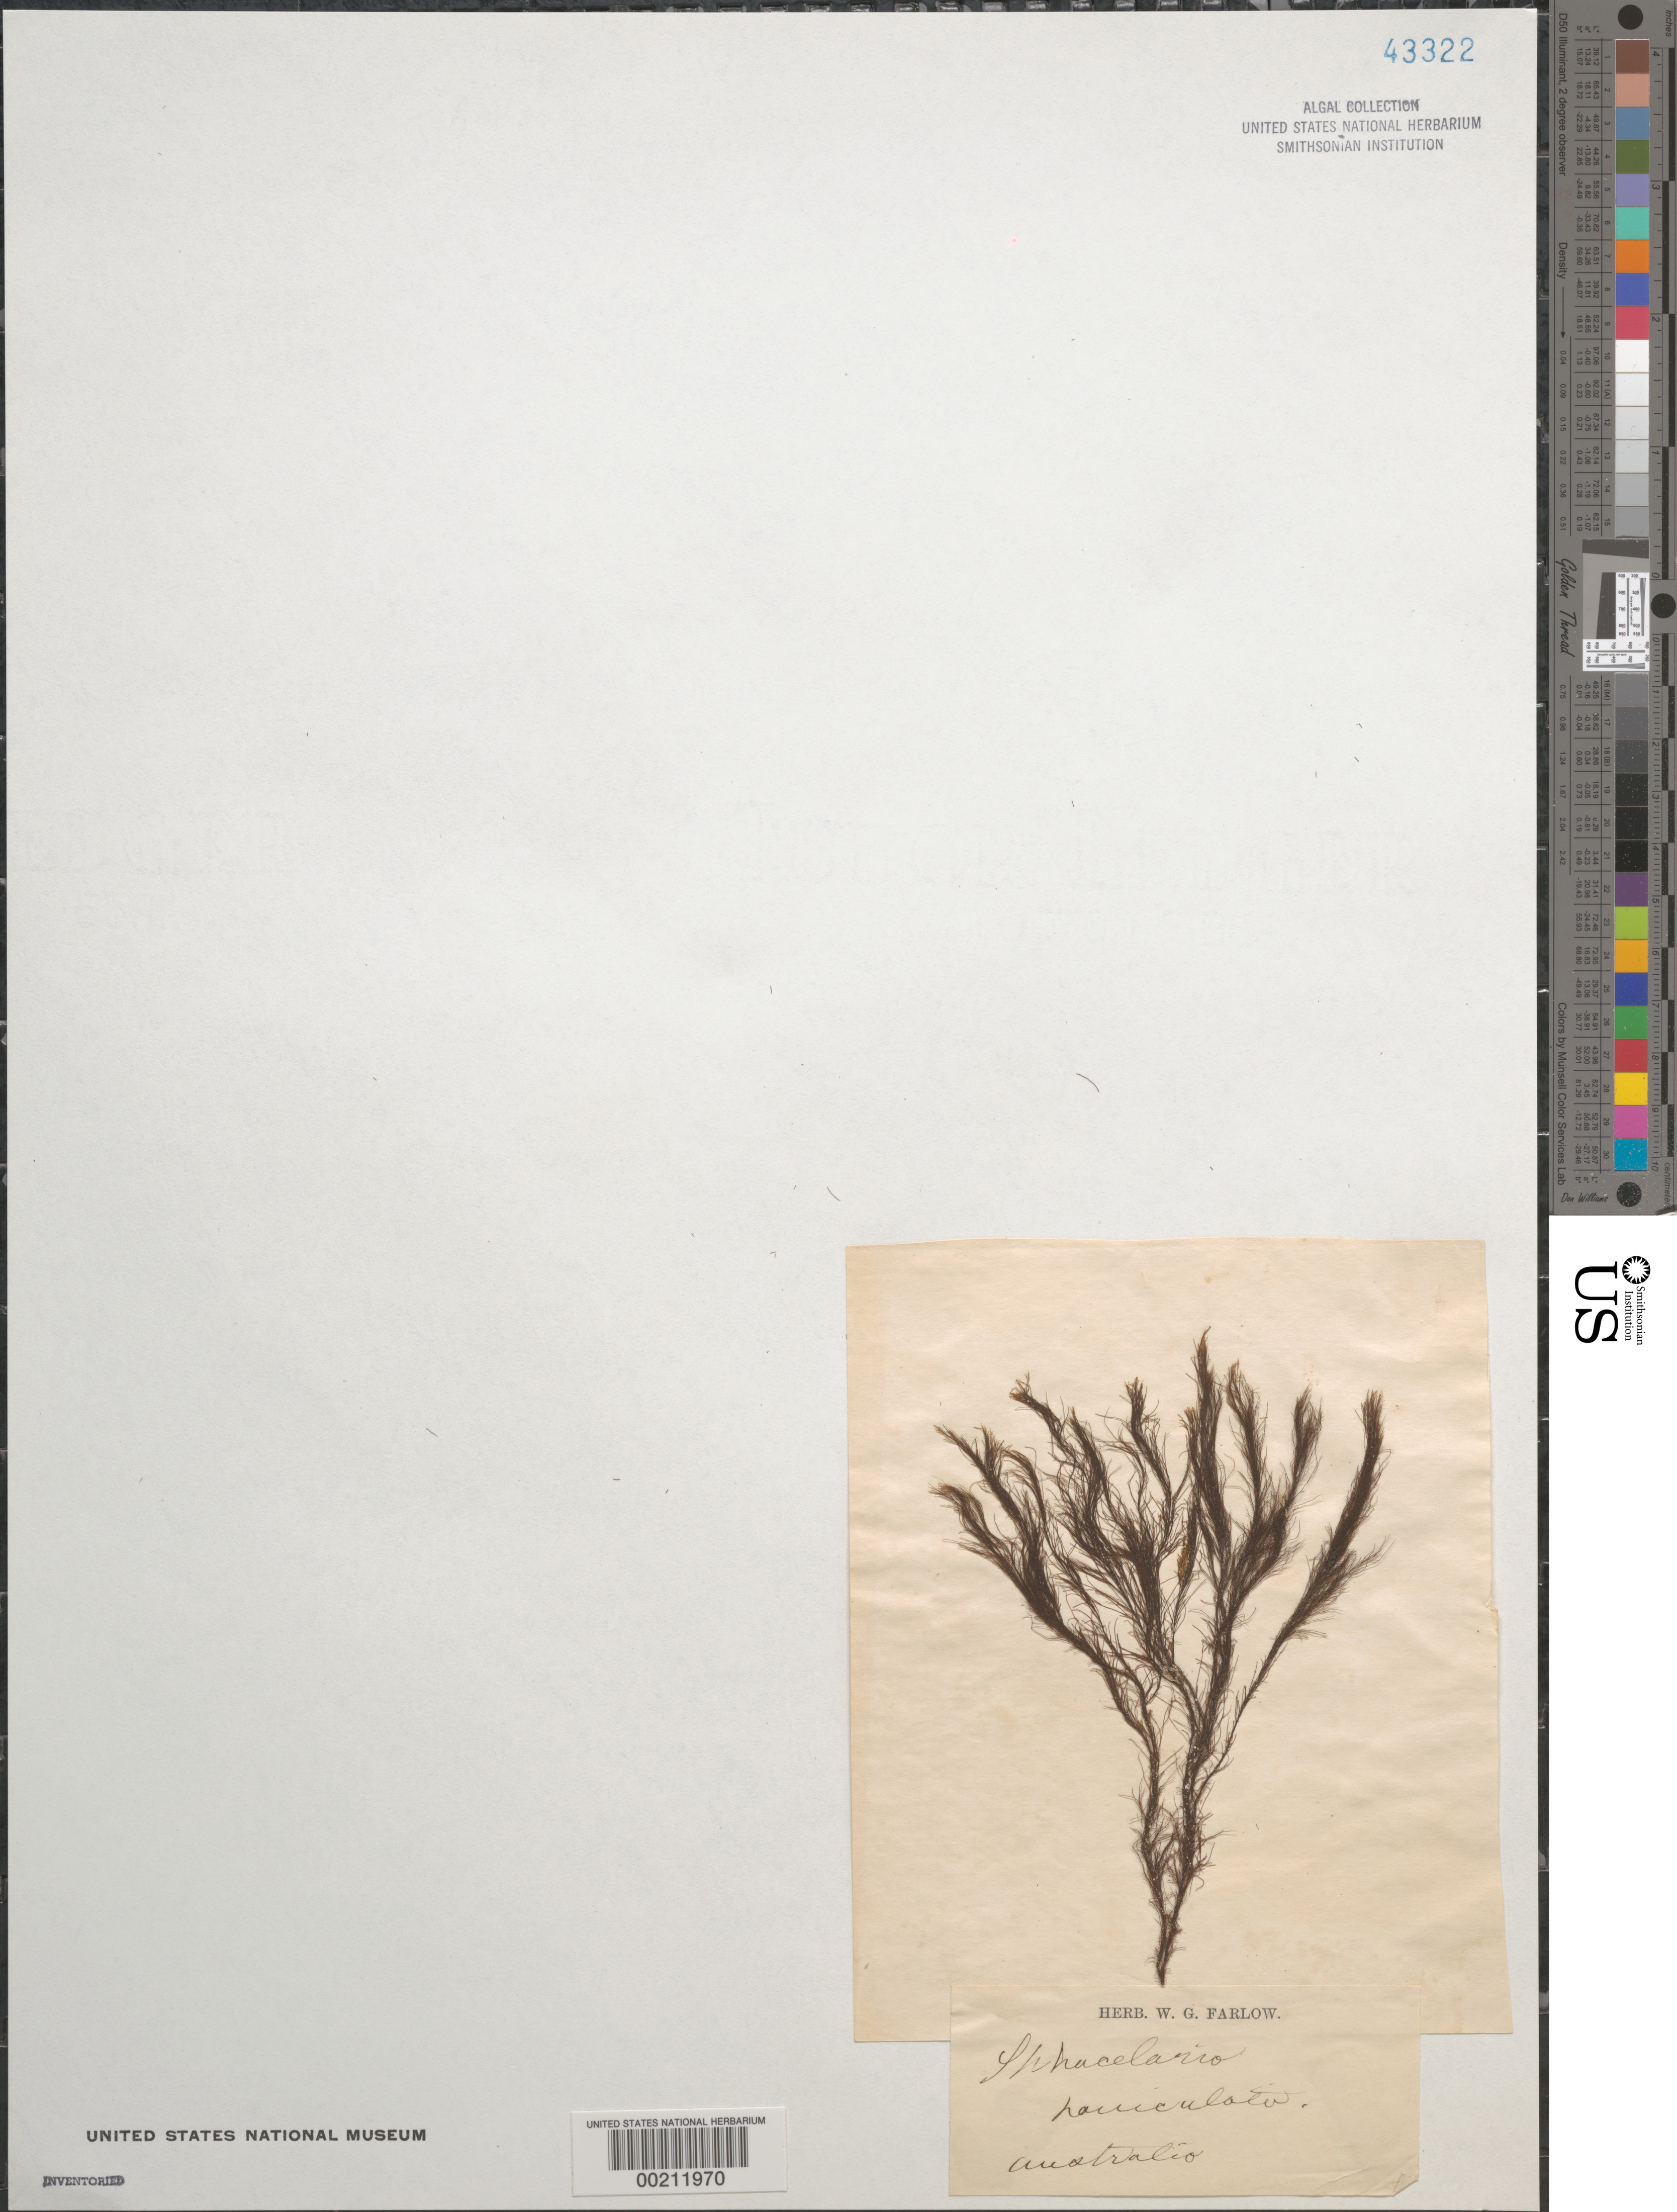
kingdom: Chromista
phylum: Ochrophyta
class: Phaeophyceae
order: Sphacelariales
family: Stypocaulaceae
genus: Halopteris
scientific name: Halopteris paniculata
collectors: W. Farlow (Herbarium)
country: Australia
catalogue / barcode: US 43322